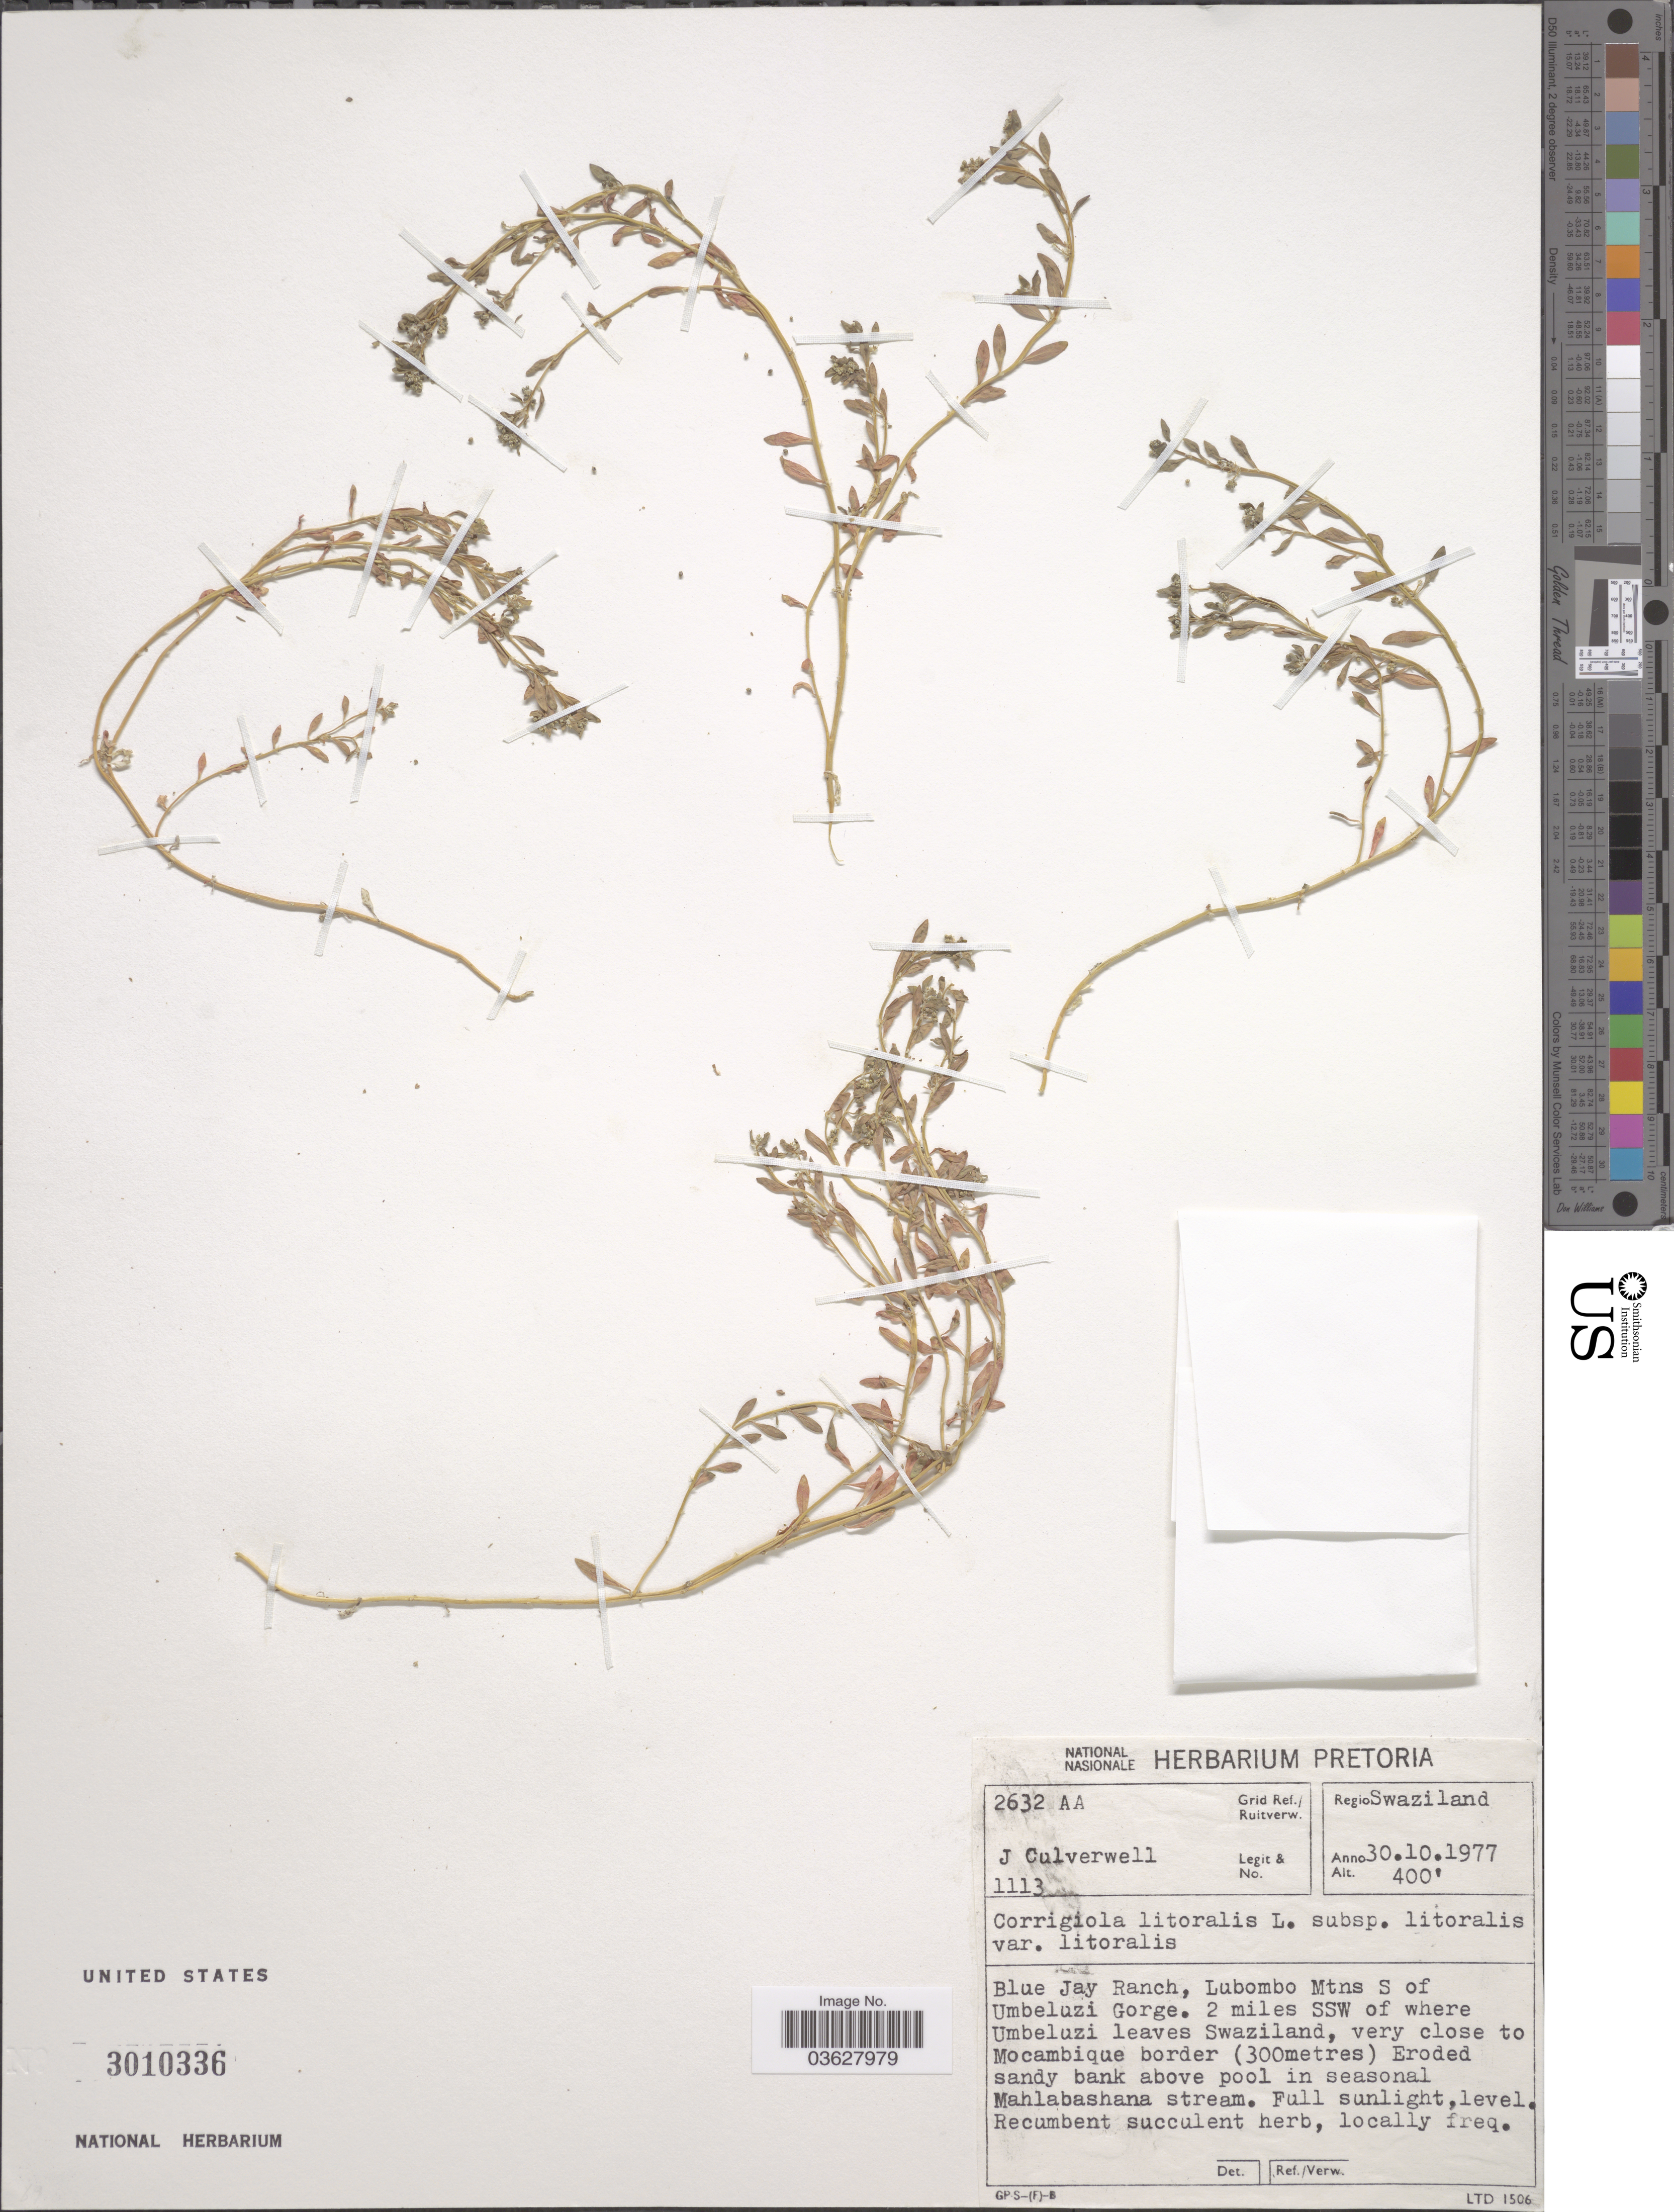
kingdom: Plantae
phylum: Tracheophyta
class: Magnoliopsida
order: Caryophyllales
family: Caryophyllaceae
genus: Corrigiola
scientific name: Corrigiola litoralis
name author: L.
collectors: J. Culverwell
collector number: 1113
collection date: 1977-10-30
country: Eswatini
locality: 2632 AA Grid Ref./ Ruitverw. Blue Jay Ranch, Lubombo Mtns S of Umbeluzi Gorge. 2 miles SSW of where Umbeluzi leaves Swaziland, very close to Mocambique border (300metres) Eroded sandy bank above pool in seasonal Mahlabashana stream.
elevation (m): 122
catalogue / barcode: US 3010336